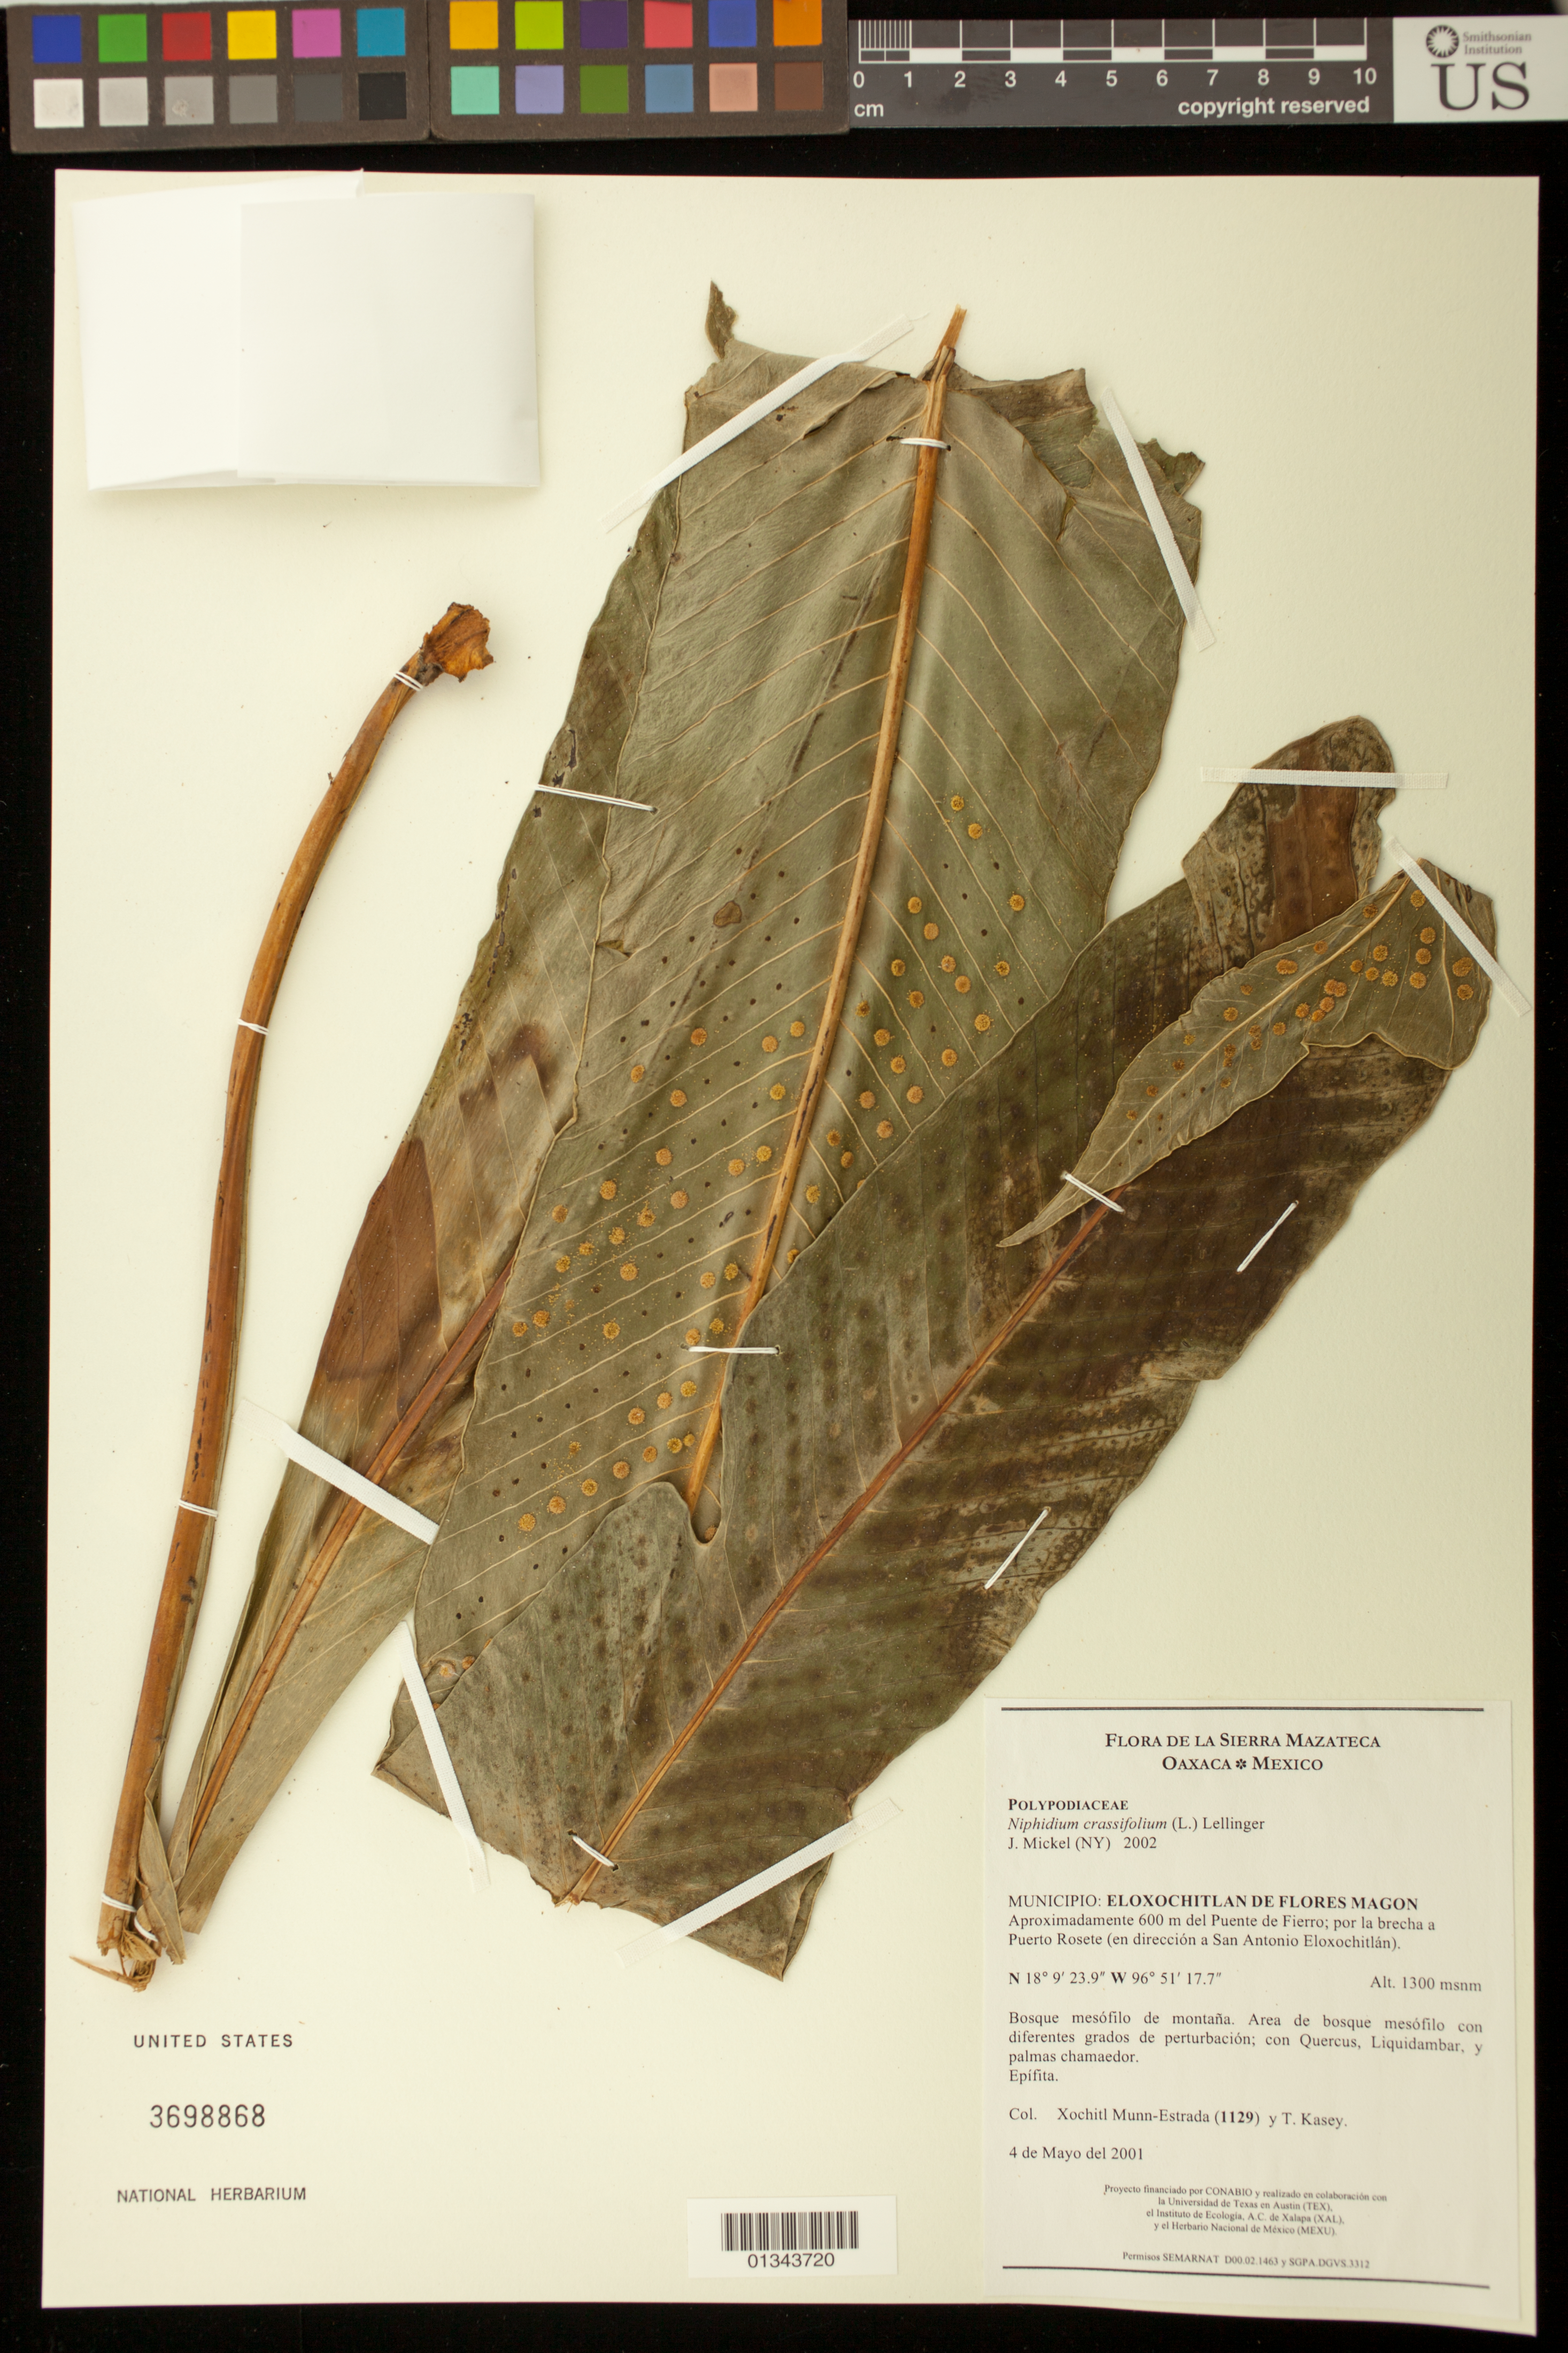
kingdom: Plantae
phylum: Tracheophyta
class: Polypodiopsida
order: Polypodiales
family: Polypodiaceae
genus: Niphidium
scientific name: Niphidium crassifolium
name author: (L.) Lellinger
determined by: Mickel, J. T., (NY), New York Botanical Garden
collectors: X. Munn-Estrada & T. Kasey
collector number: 1129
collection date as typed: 4 de Mayo del 2001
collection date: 2001-05-04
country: Mexico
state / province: Oaxaca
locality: Eloxochitlan de Flores Magon, Aproximadamente 600 m del Puente de Fierro; por la brecha a Puerto Rosete (en direccion a San Antonio Eloxochitlan).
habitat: Bosque mesofilo de montana. Area de bosque mesofilo con diferentes grados de perturbacion.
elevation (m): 1300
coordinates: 18 09 23.9 N, 96 51 17.7 W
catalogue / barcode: US 3698868